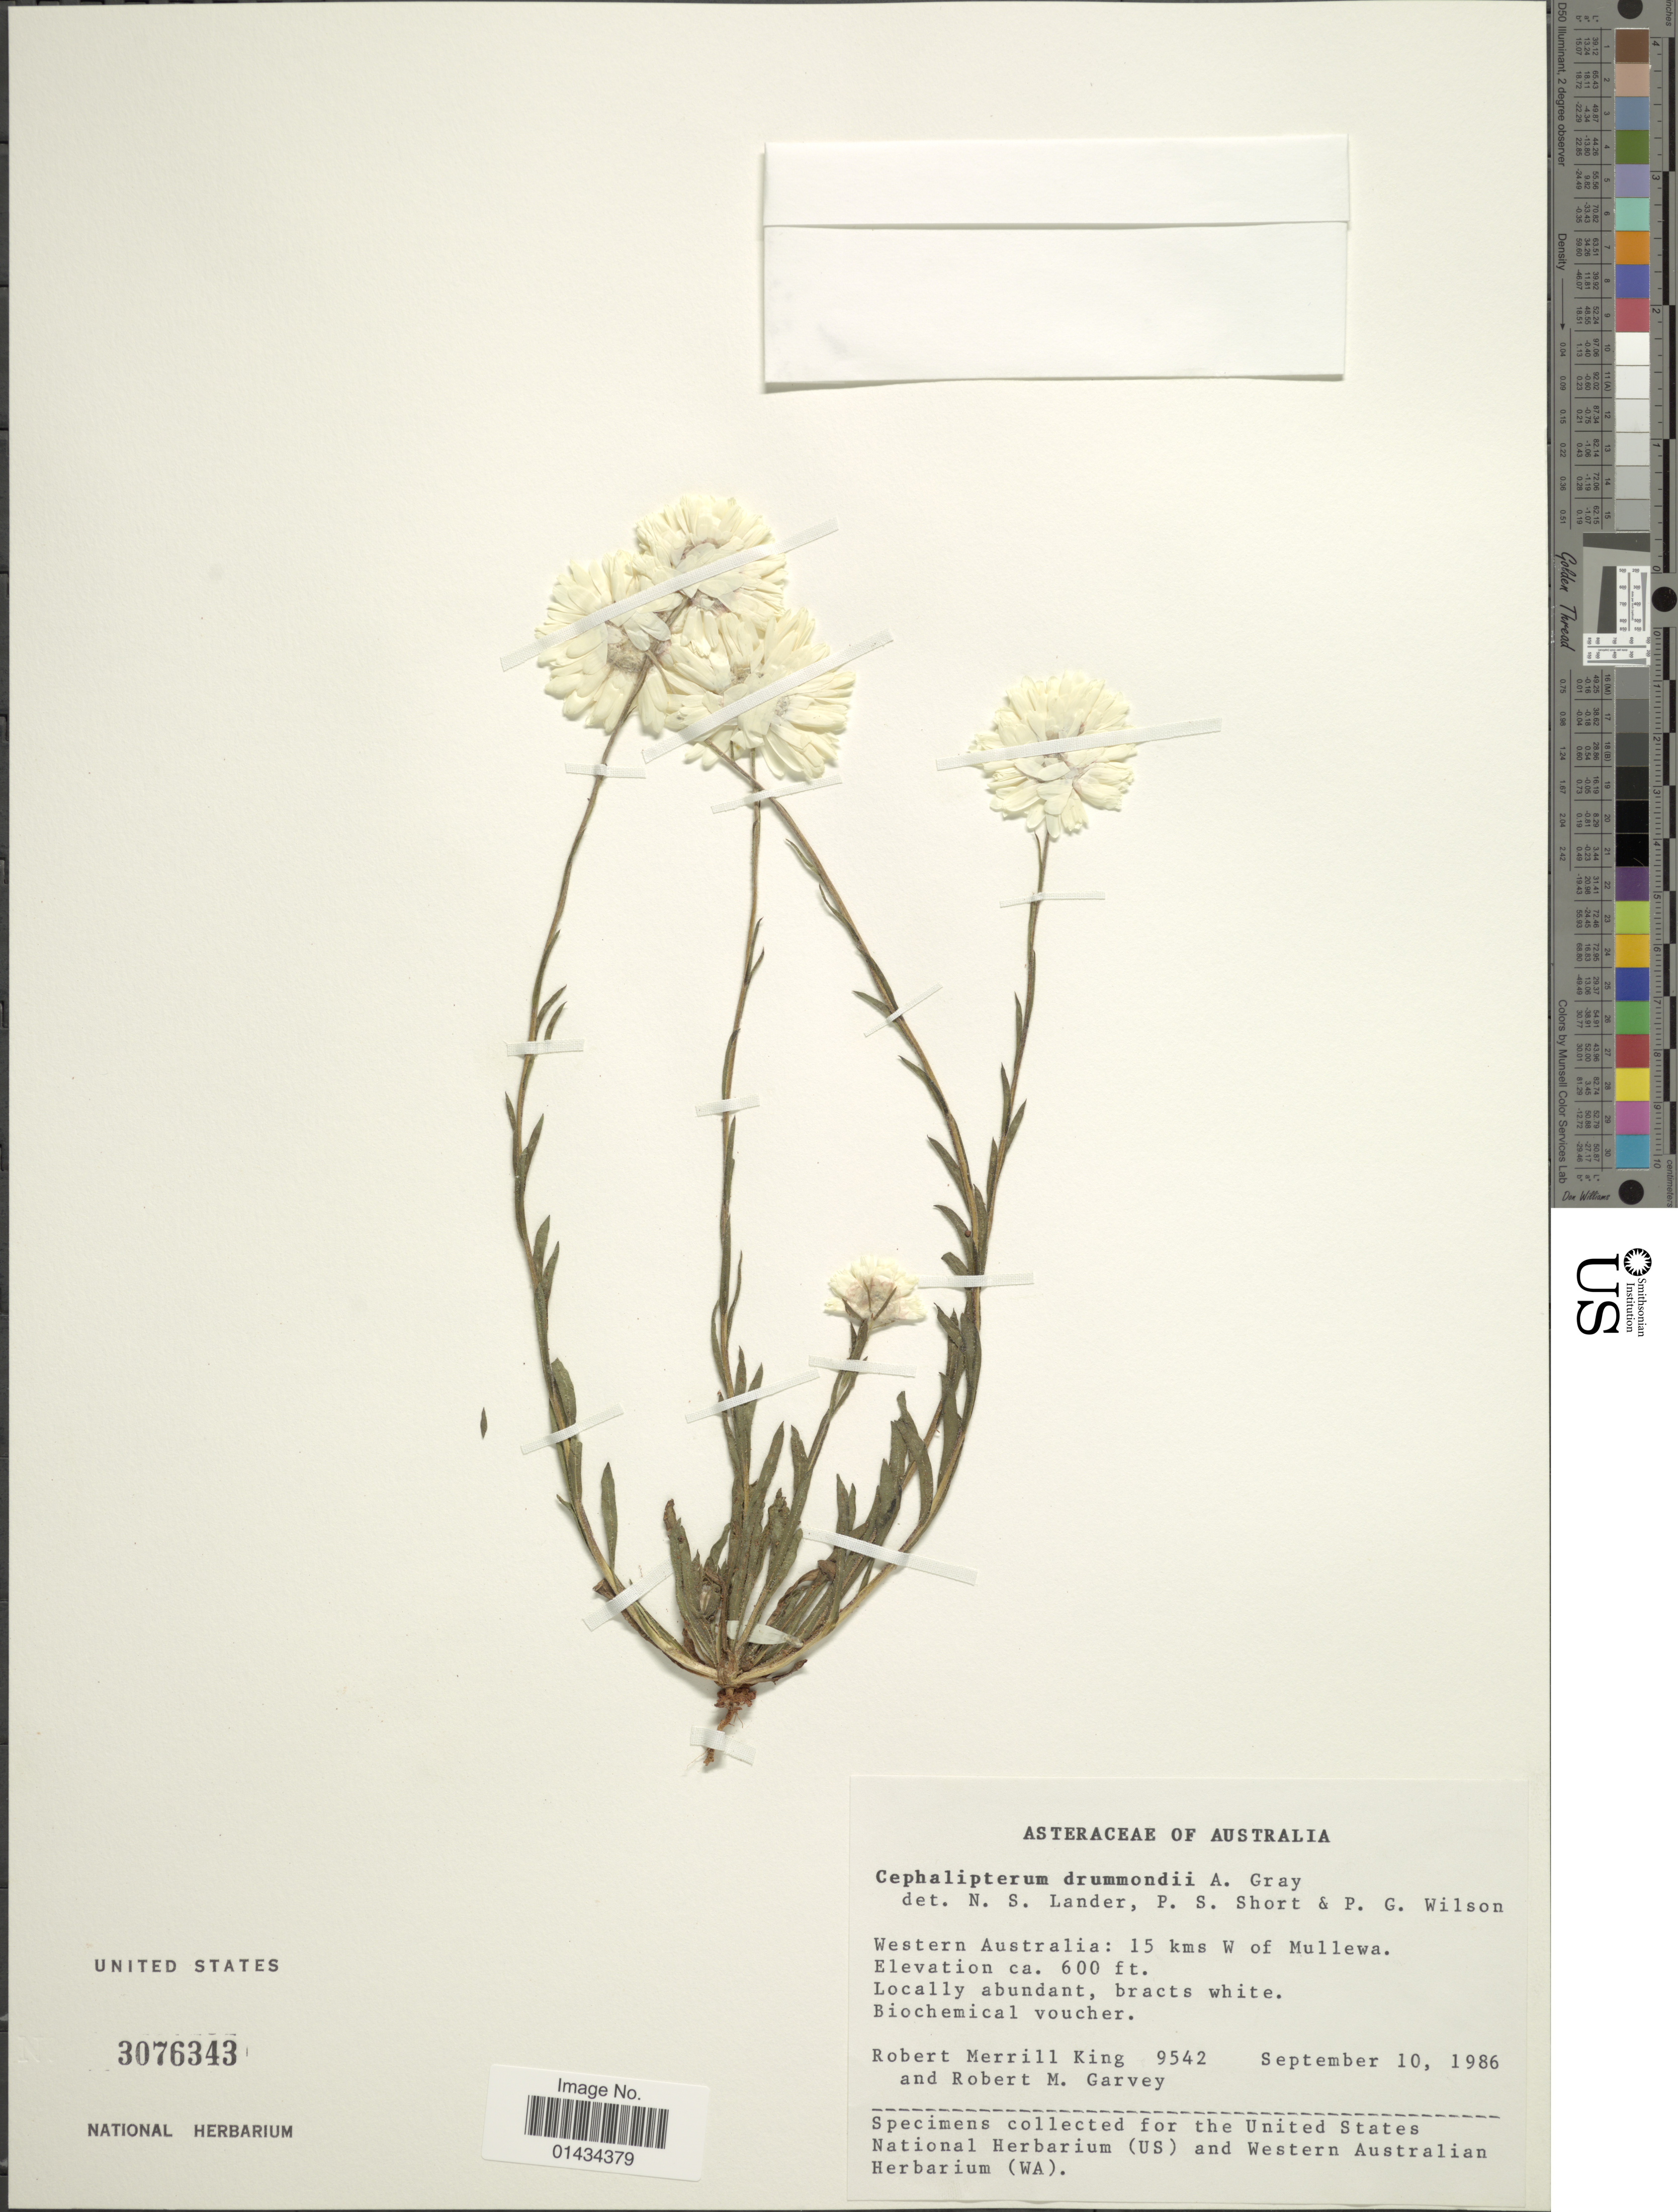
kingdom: Plantae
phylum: Tracheophyta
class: Magnoliopsida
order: Asterales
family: Asteraceae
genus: Cephalipterum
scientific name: Cephalipterum drummondii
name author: A. Gray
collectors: R. M. King & R. Garvey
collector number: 9542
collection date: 1986-09-10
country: Australia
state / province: Western Australia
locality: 15 kms W of Mullewa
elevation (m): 183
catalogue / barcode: US 3076343